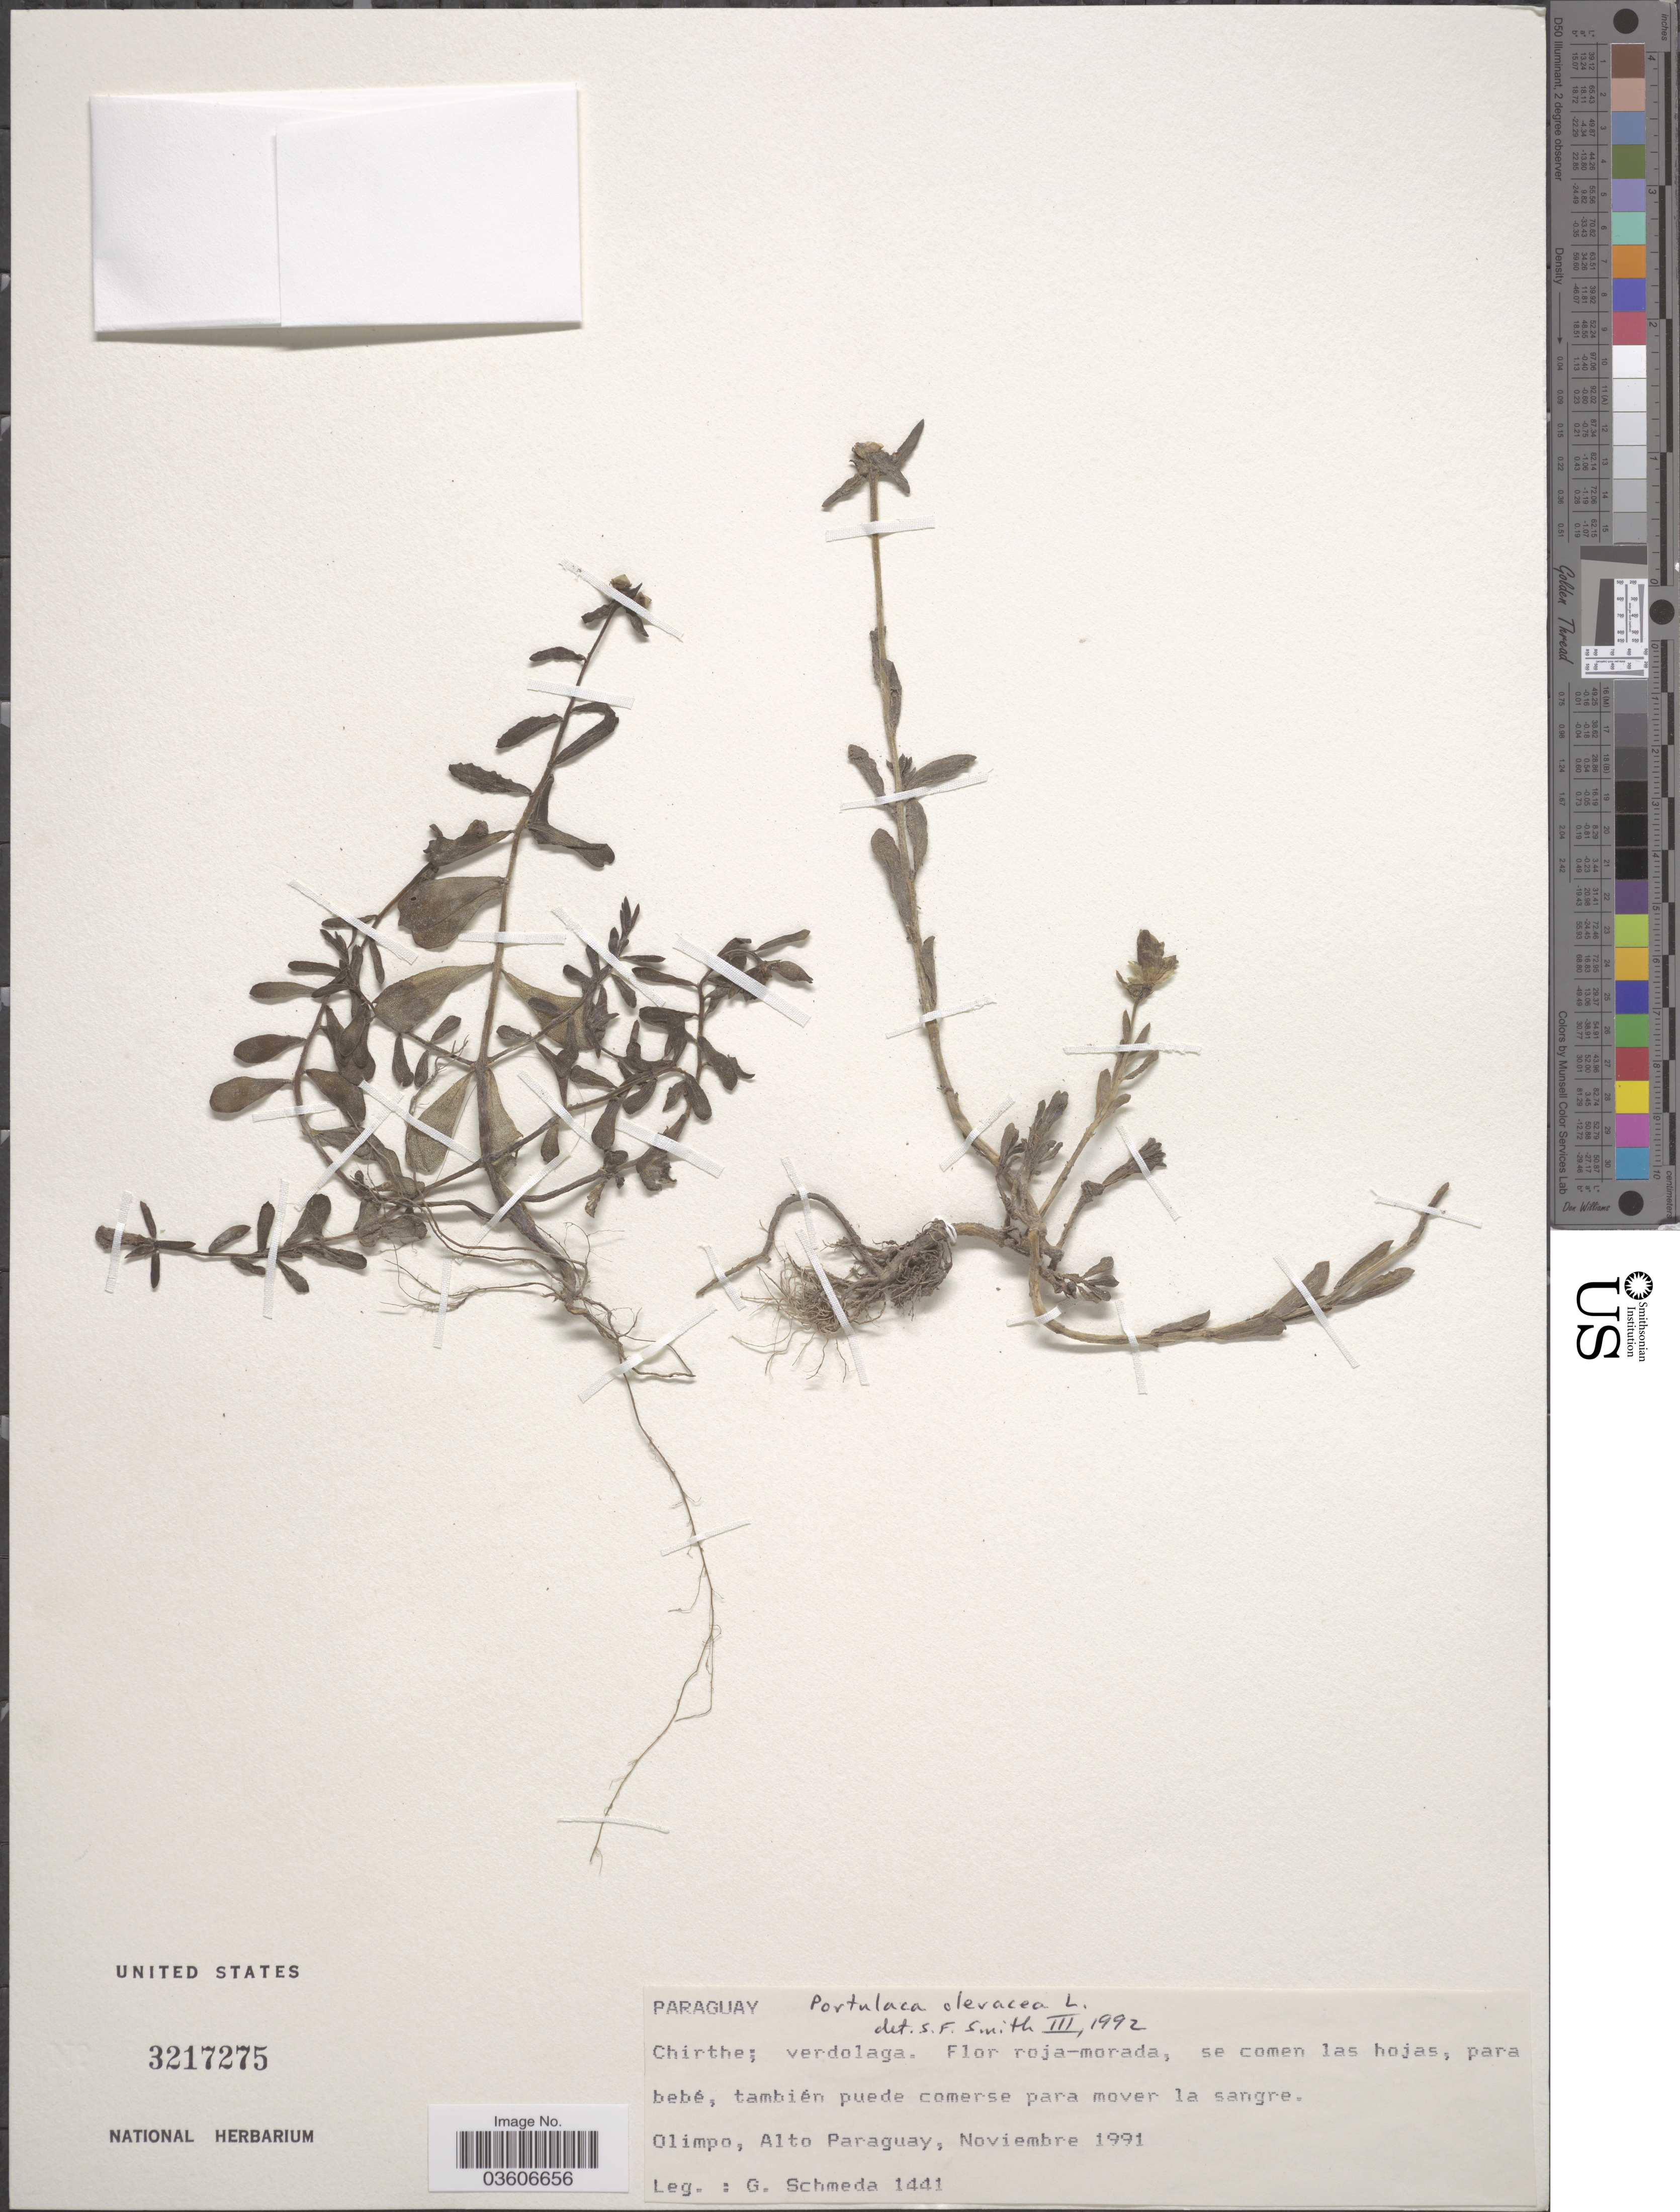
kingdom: Plantae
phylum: Tracheophyta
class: Magnoliopsida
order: Caryophyllales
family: Portulacaceae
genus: Portulaca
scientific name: Portulaca oleracea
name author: L.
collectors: G. Schmeda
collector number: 1441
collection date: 1991-11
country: Paraguay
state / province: Alto Paraguay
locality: Olimpo.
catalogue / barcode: US 3217275